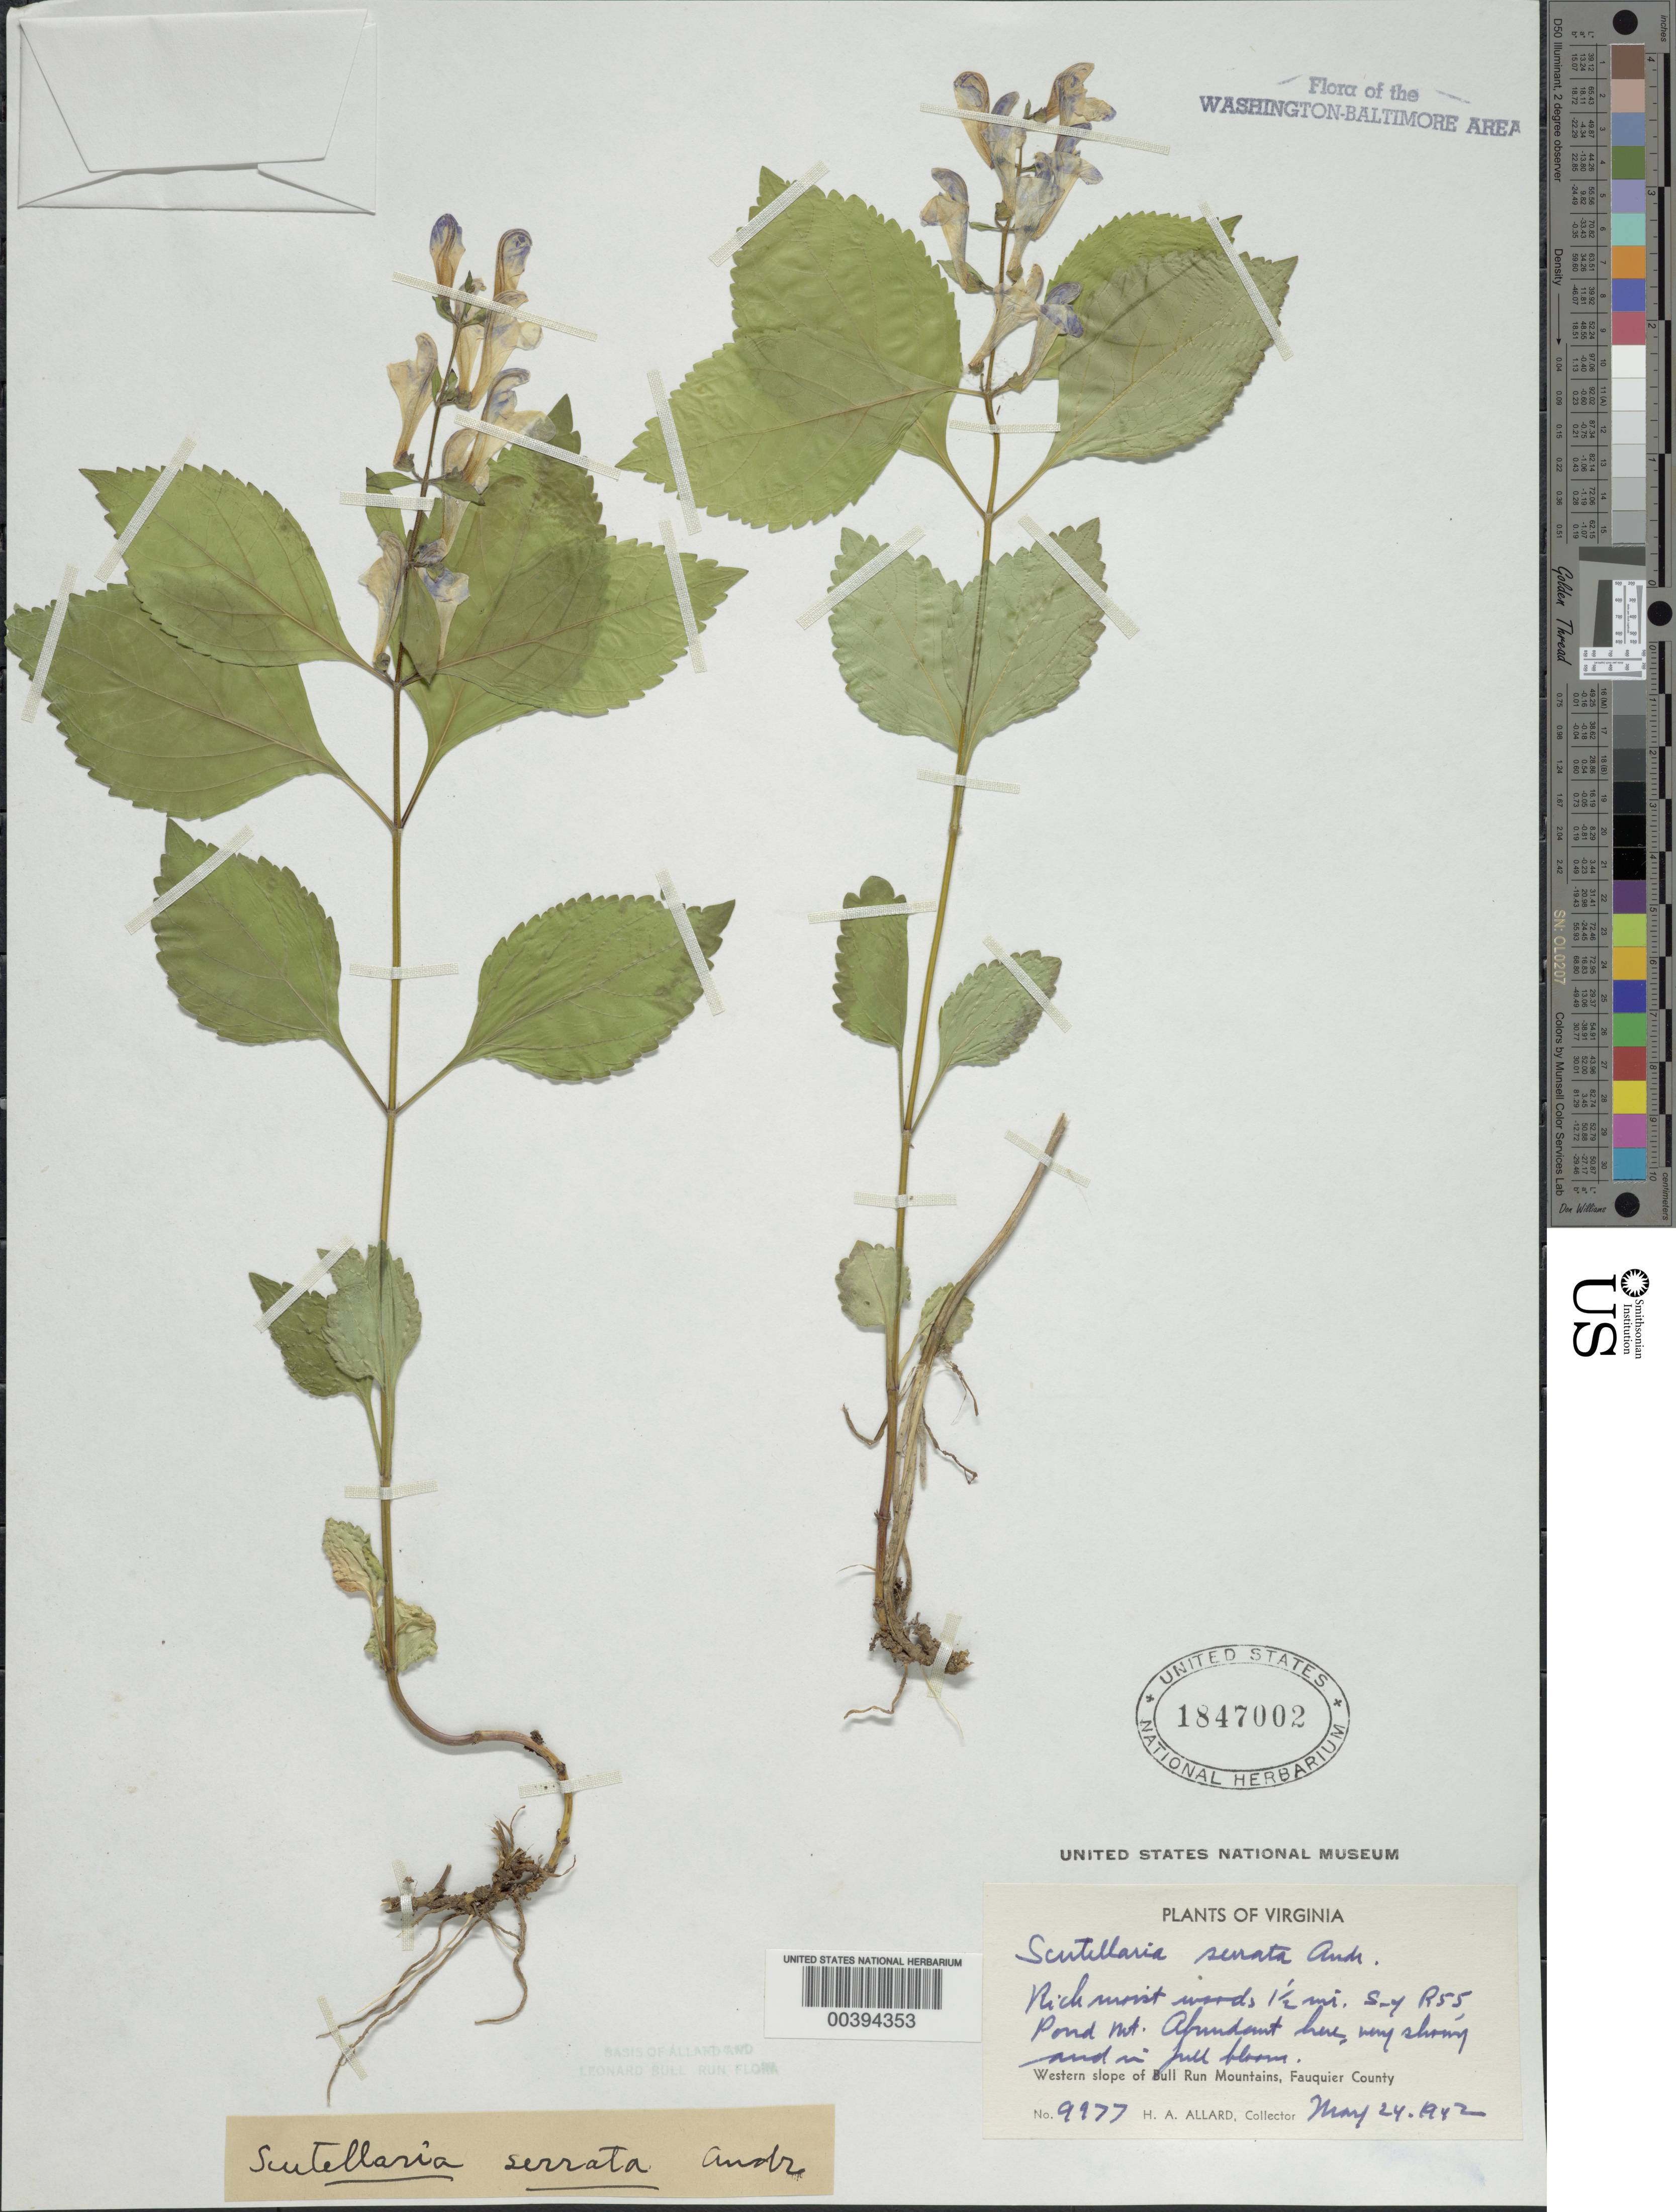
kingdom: Plantae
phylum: Tracheophyta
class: Magnoliopsida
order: Lamiales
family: Lamiaceae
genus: Scutellaria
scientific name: Scutellaria serrata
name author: Andrews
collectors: H. A. Allard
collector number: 9977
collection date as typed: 24 May 1942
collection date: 1942-05-24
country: United States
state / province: Virginia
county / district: Fauquier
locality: South of Route 55 Pond Mt.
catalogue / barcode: US 1847002